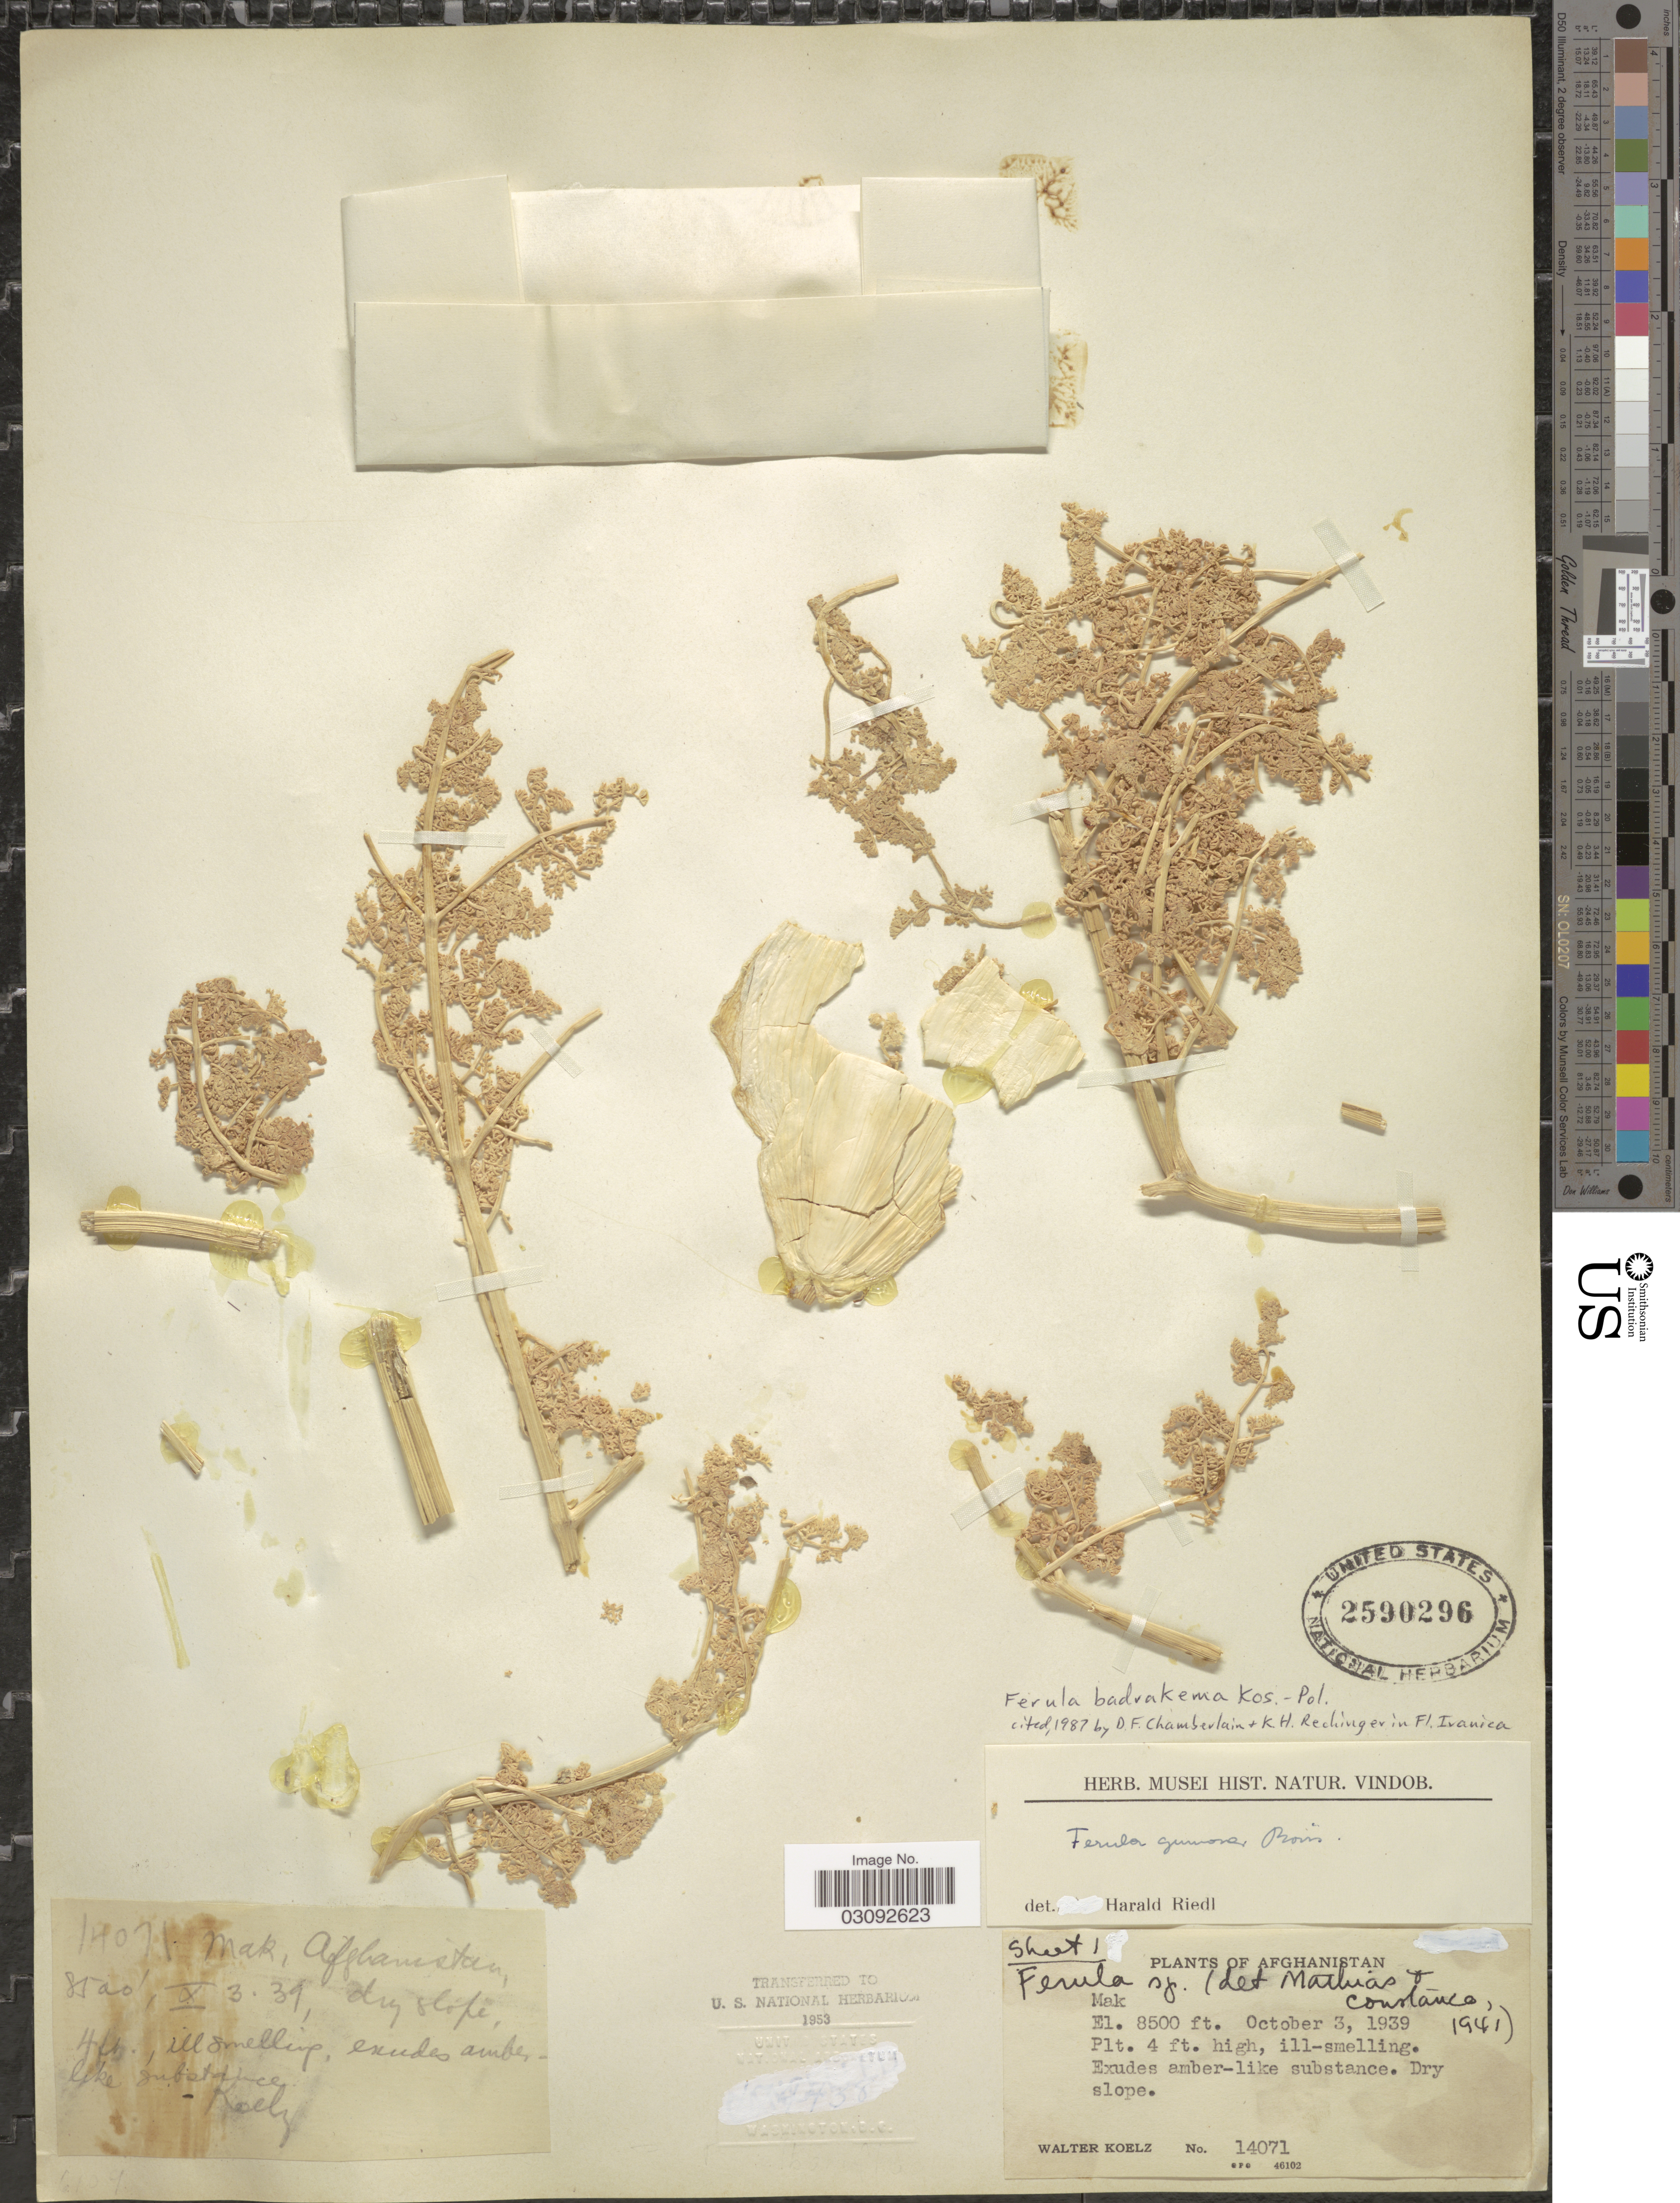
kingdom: Plantae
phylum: Tracheophyta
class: Magnoliopsida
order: Apiales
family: Apiaceae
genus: Ferula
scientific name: Ferula badrakema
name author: Koso-Pol.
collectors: W. N. Koelz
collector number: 14071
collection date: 1939-10-03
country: Afghanistan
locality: Mak.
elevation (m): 2591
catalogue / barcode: US 2590296